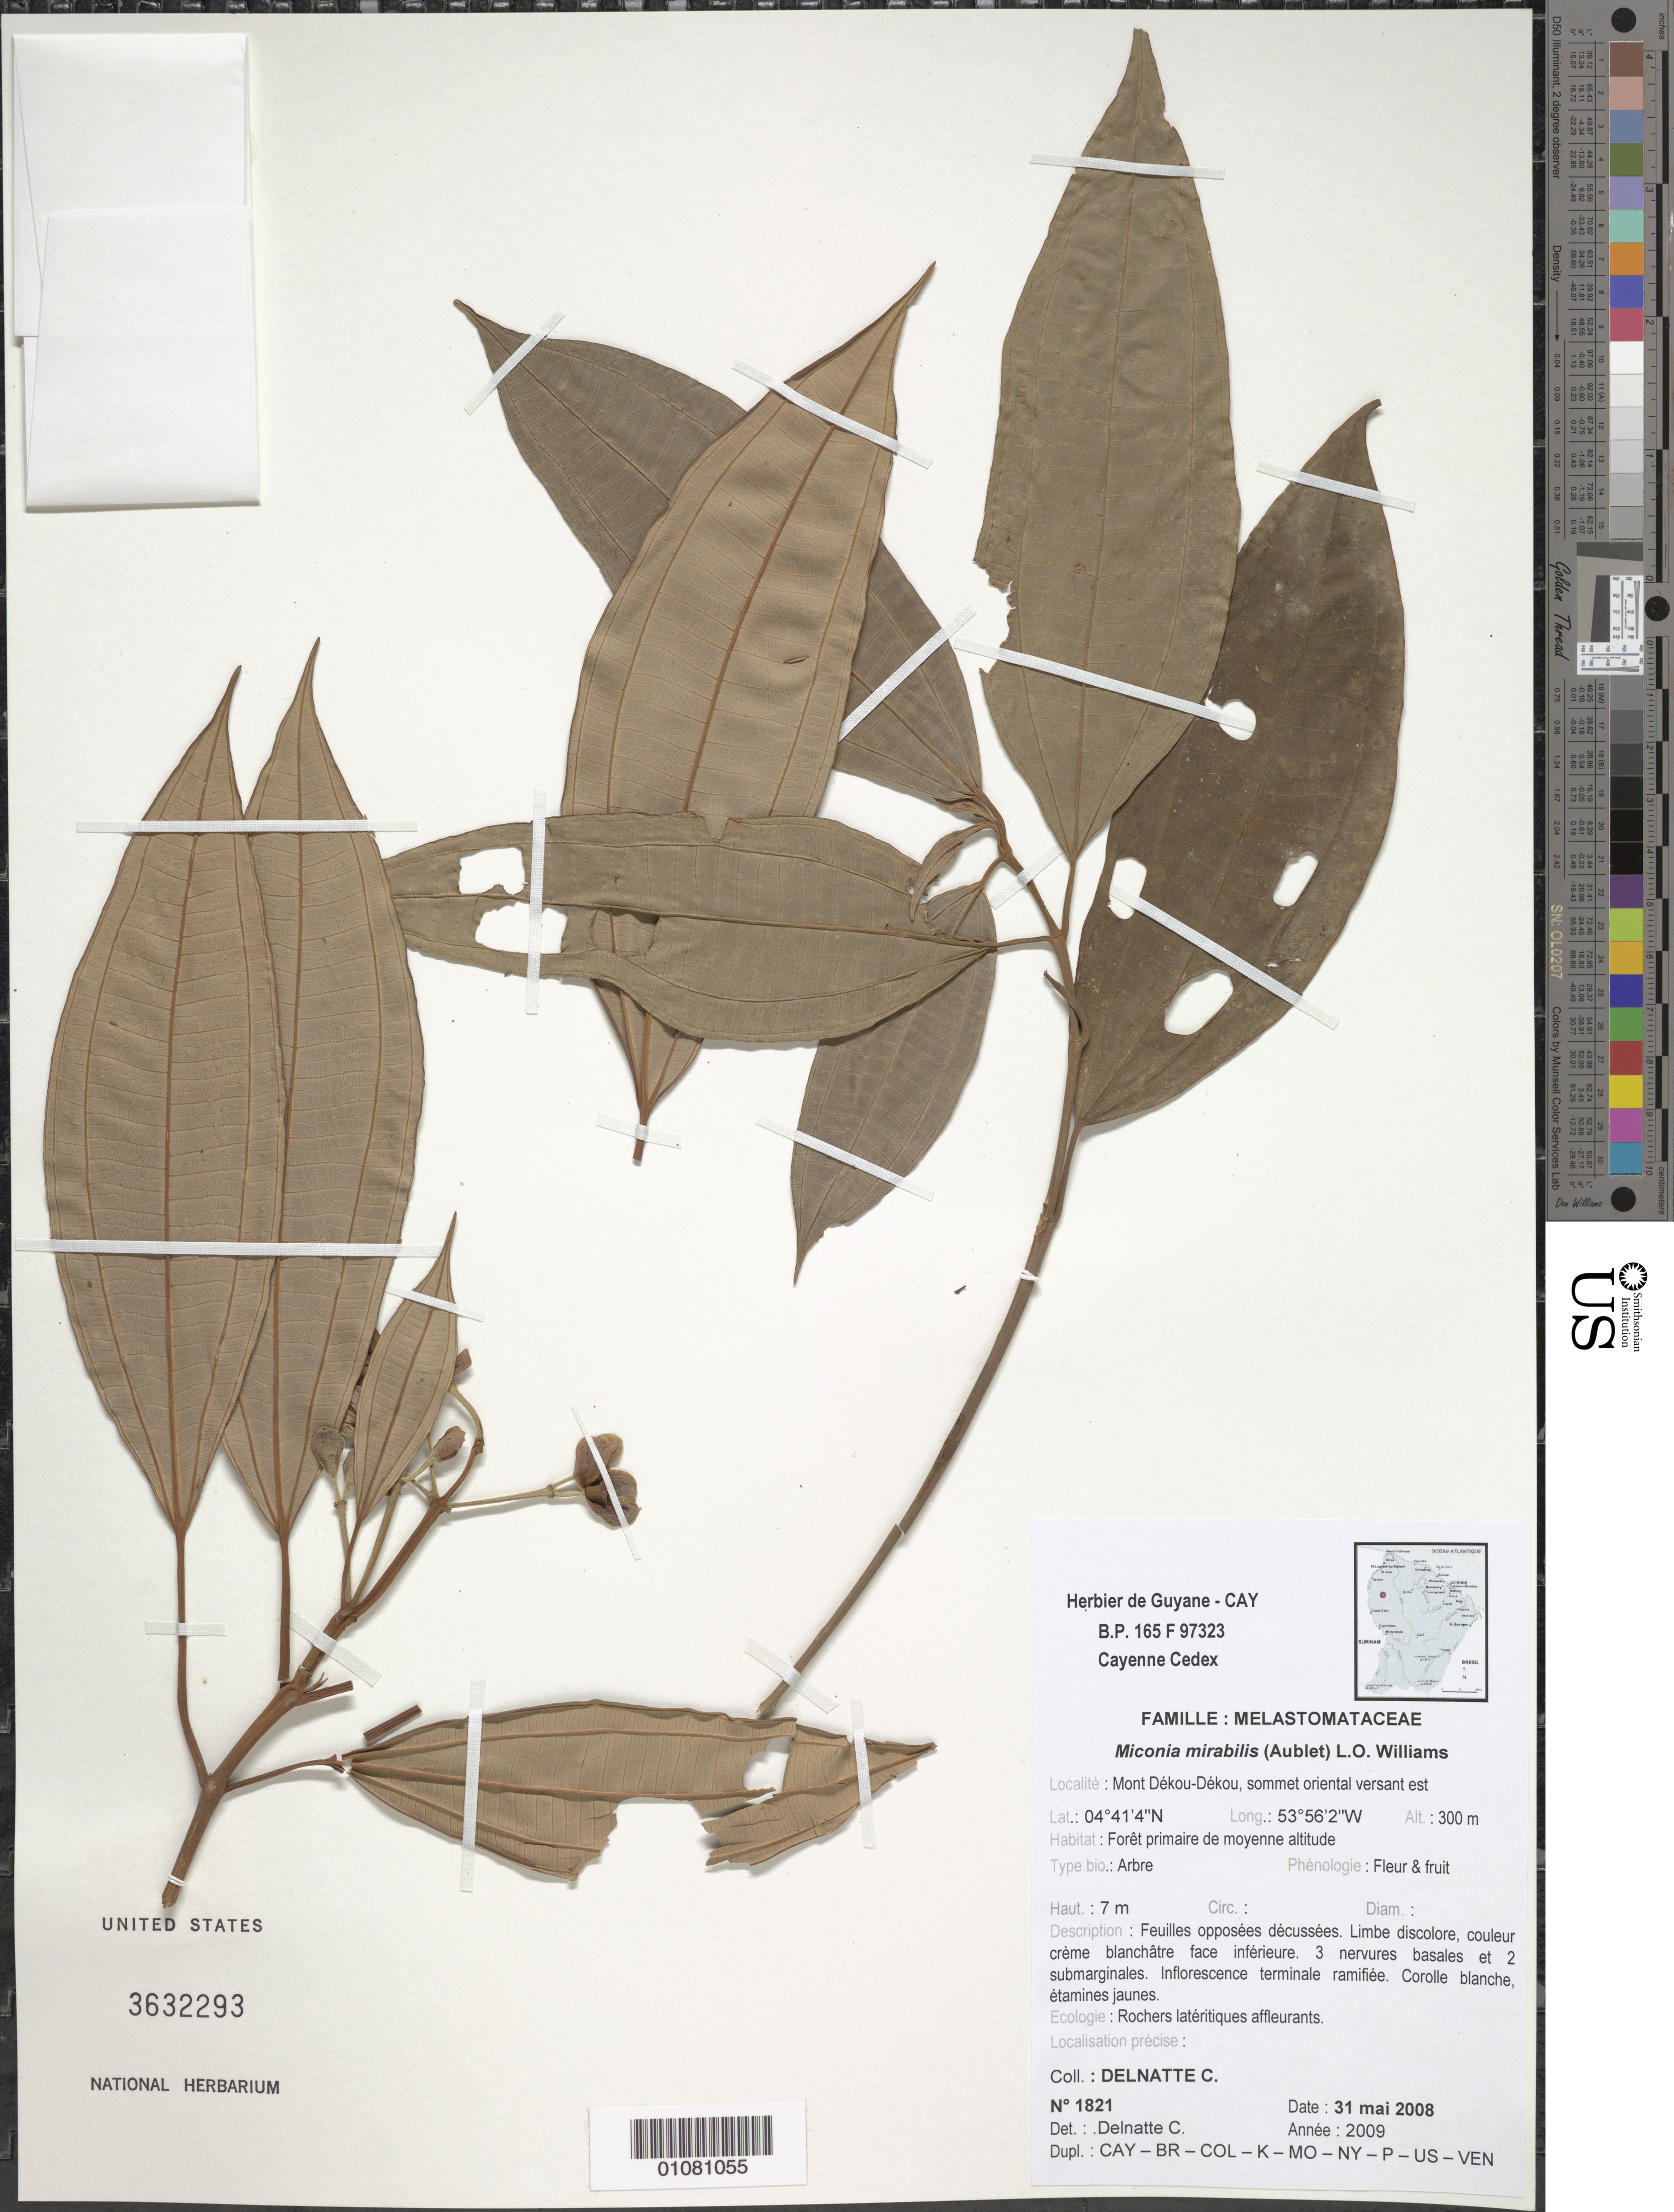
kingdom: Plantae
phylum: Tracheophyta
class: Magnoliopsida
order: Myrtales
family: Melastomataceae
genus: Miconia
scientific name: Miconia mirabilis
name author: (Aubl.) L.O. Williams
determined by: Delnatte, C.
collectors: C. Delnatte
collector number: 1821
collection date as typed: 31-May-08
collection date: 2008-05-31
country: French Guiana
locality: Mont Dekou-Dekou, sommet oriental versant est.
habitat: Foret primaire de moyenne altitude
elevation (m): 300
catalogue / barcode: US 3632293